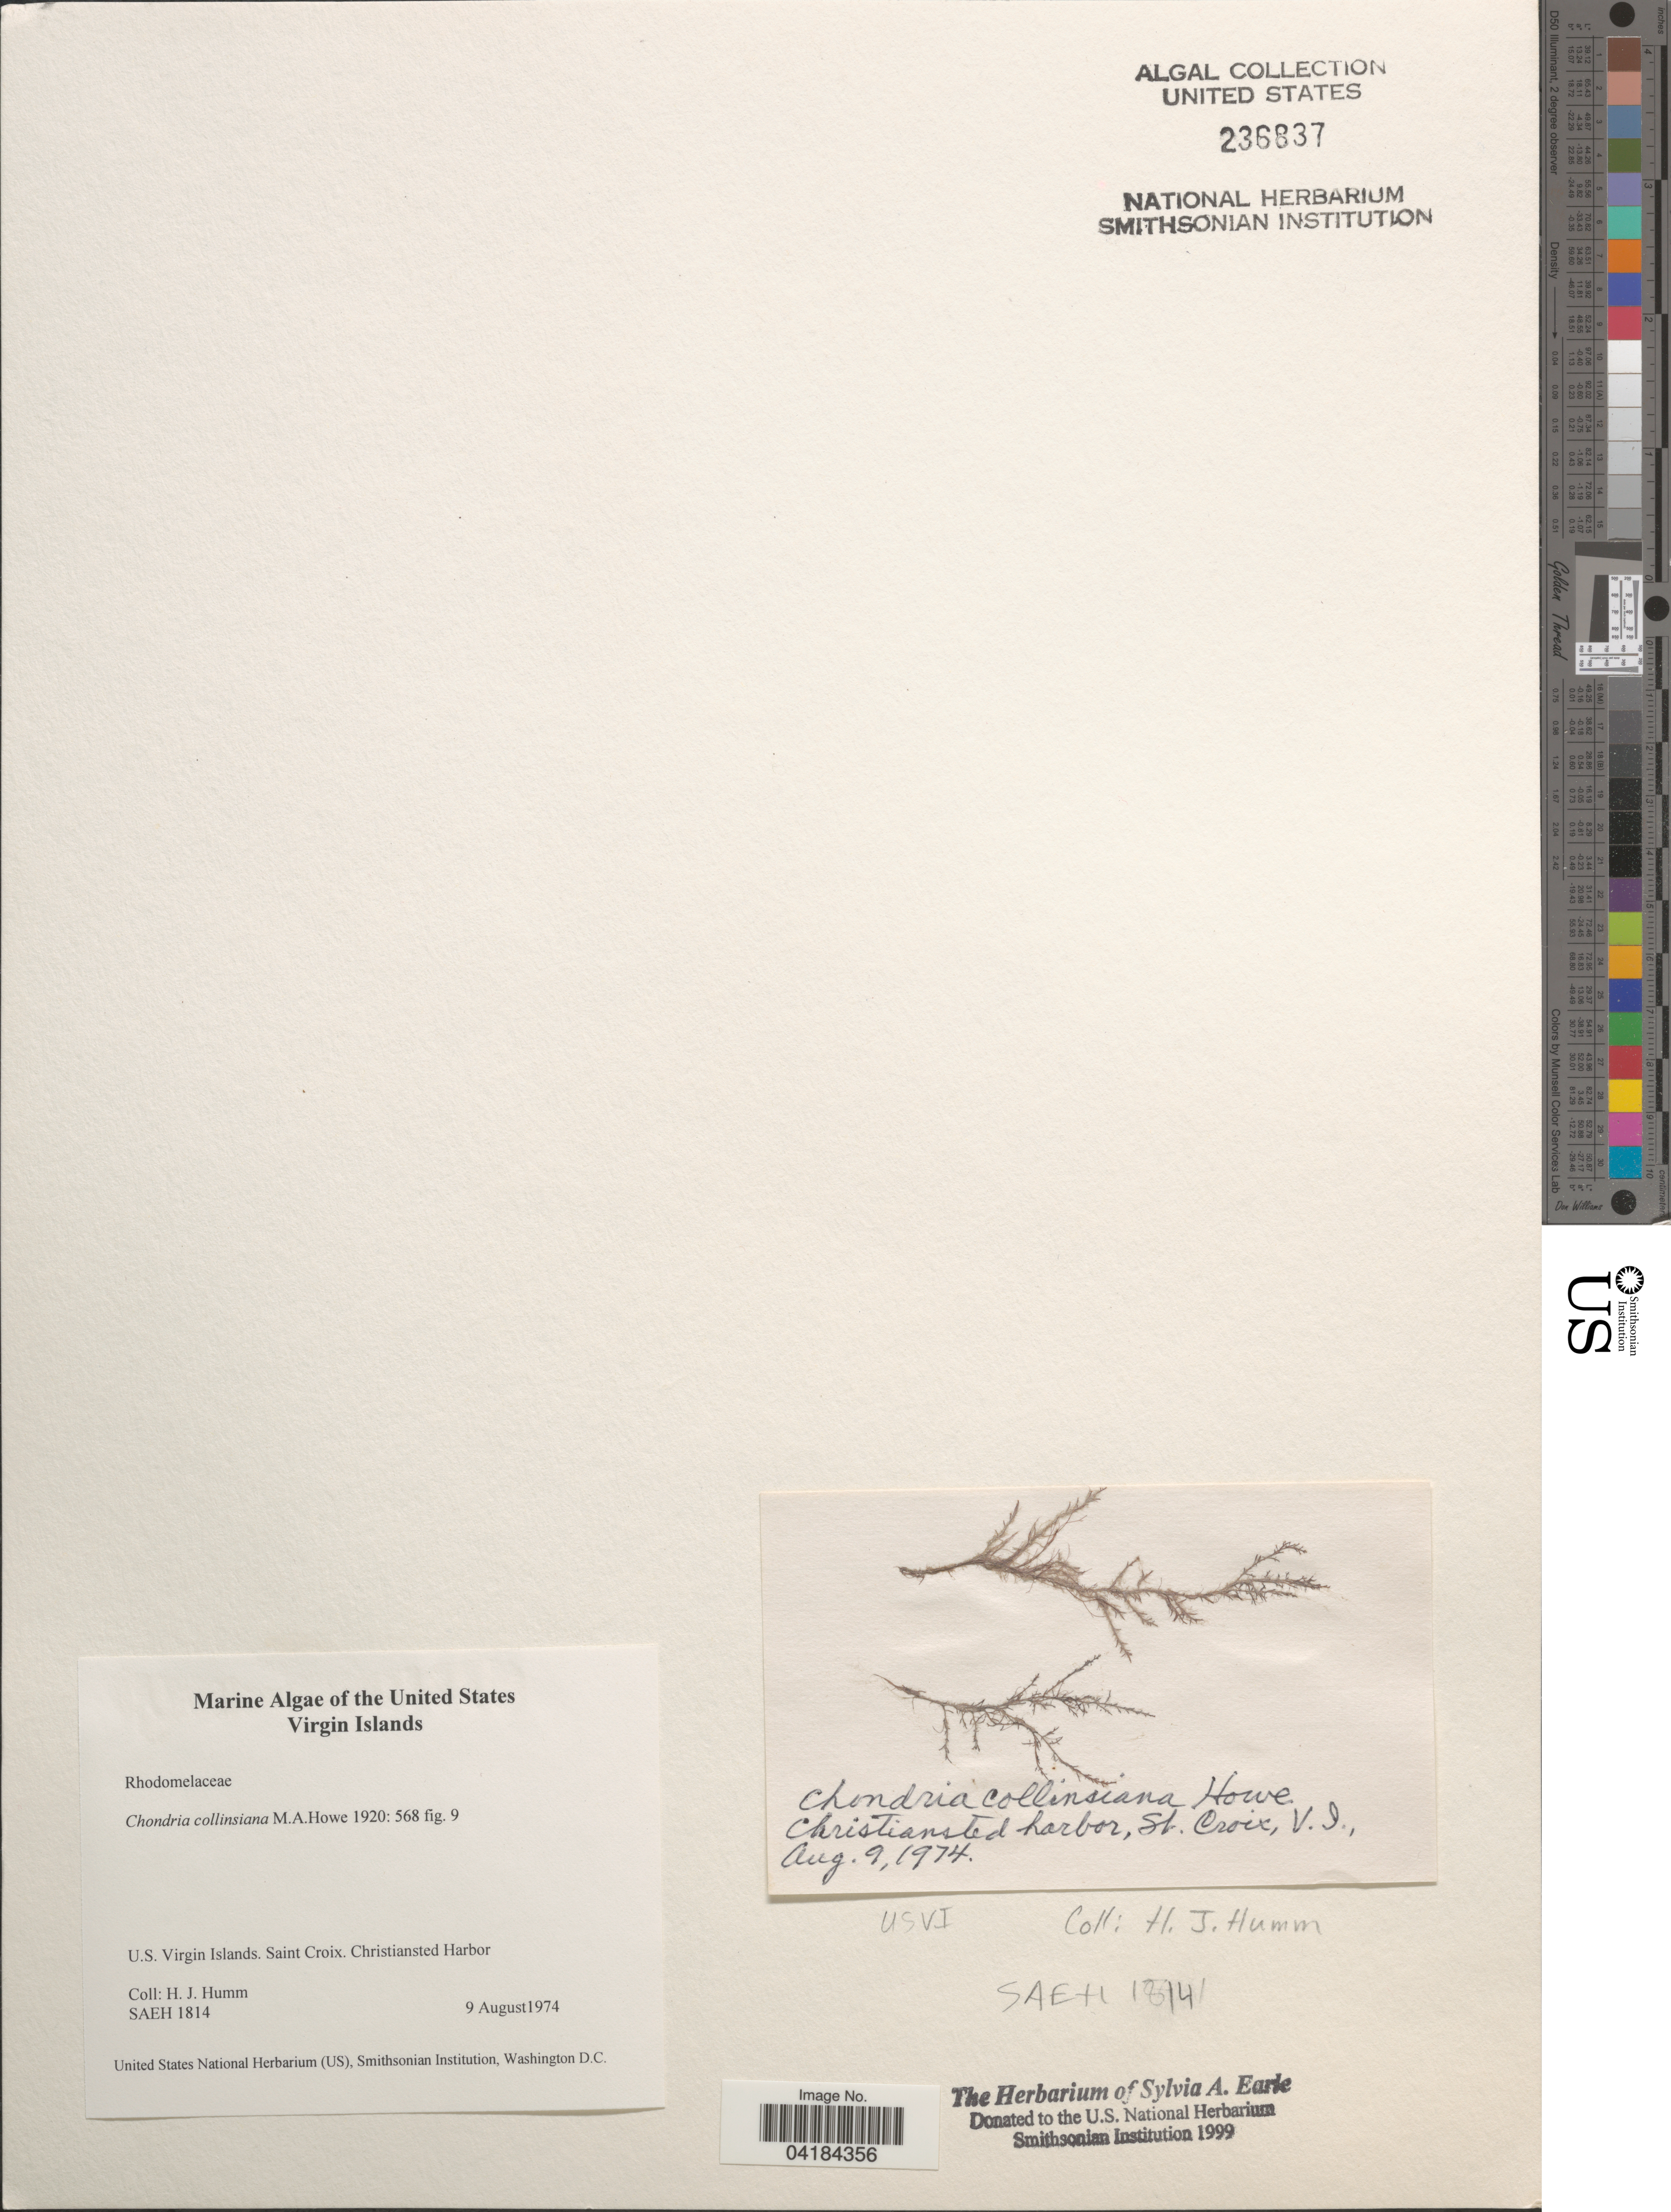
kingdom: Plantae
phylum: Rhodophyta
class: Florideophyceae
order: Ceramiales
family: Rhodomelaceae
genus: Chondria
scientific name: Chondria collinsiana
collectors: H. J. Humm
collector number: SAEH1814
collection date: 1974-08-09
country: U.S. Virgin Islands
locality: Saint Croix. Christiansted Harbor.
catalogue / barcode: US 236837